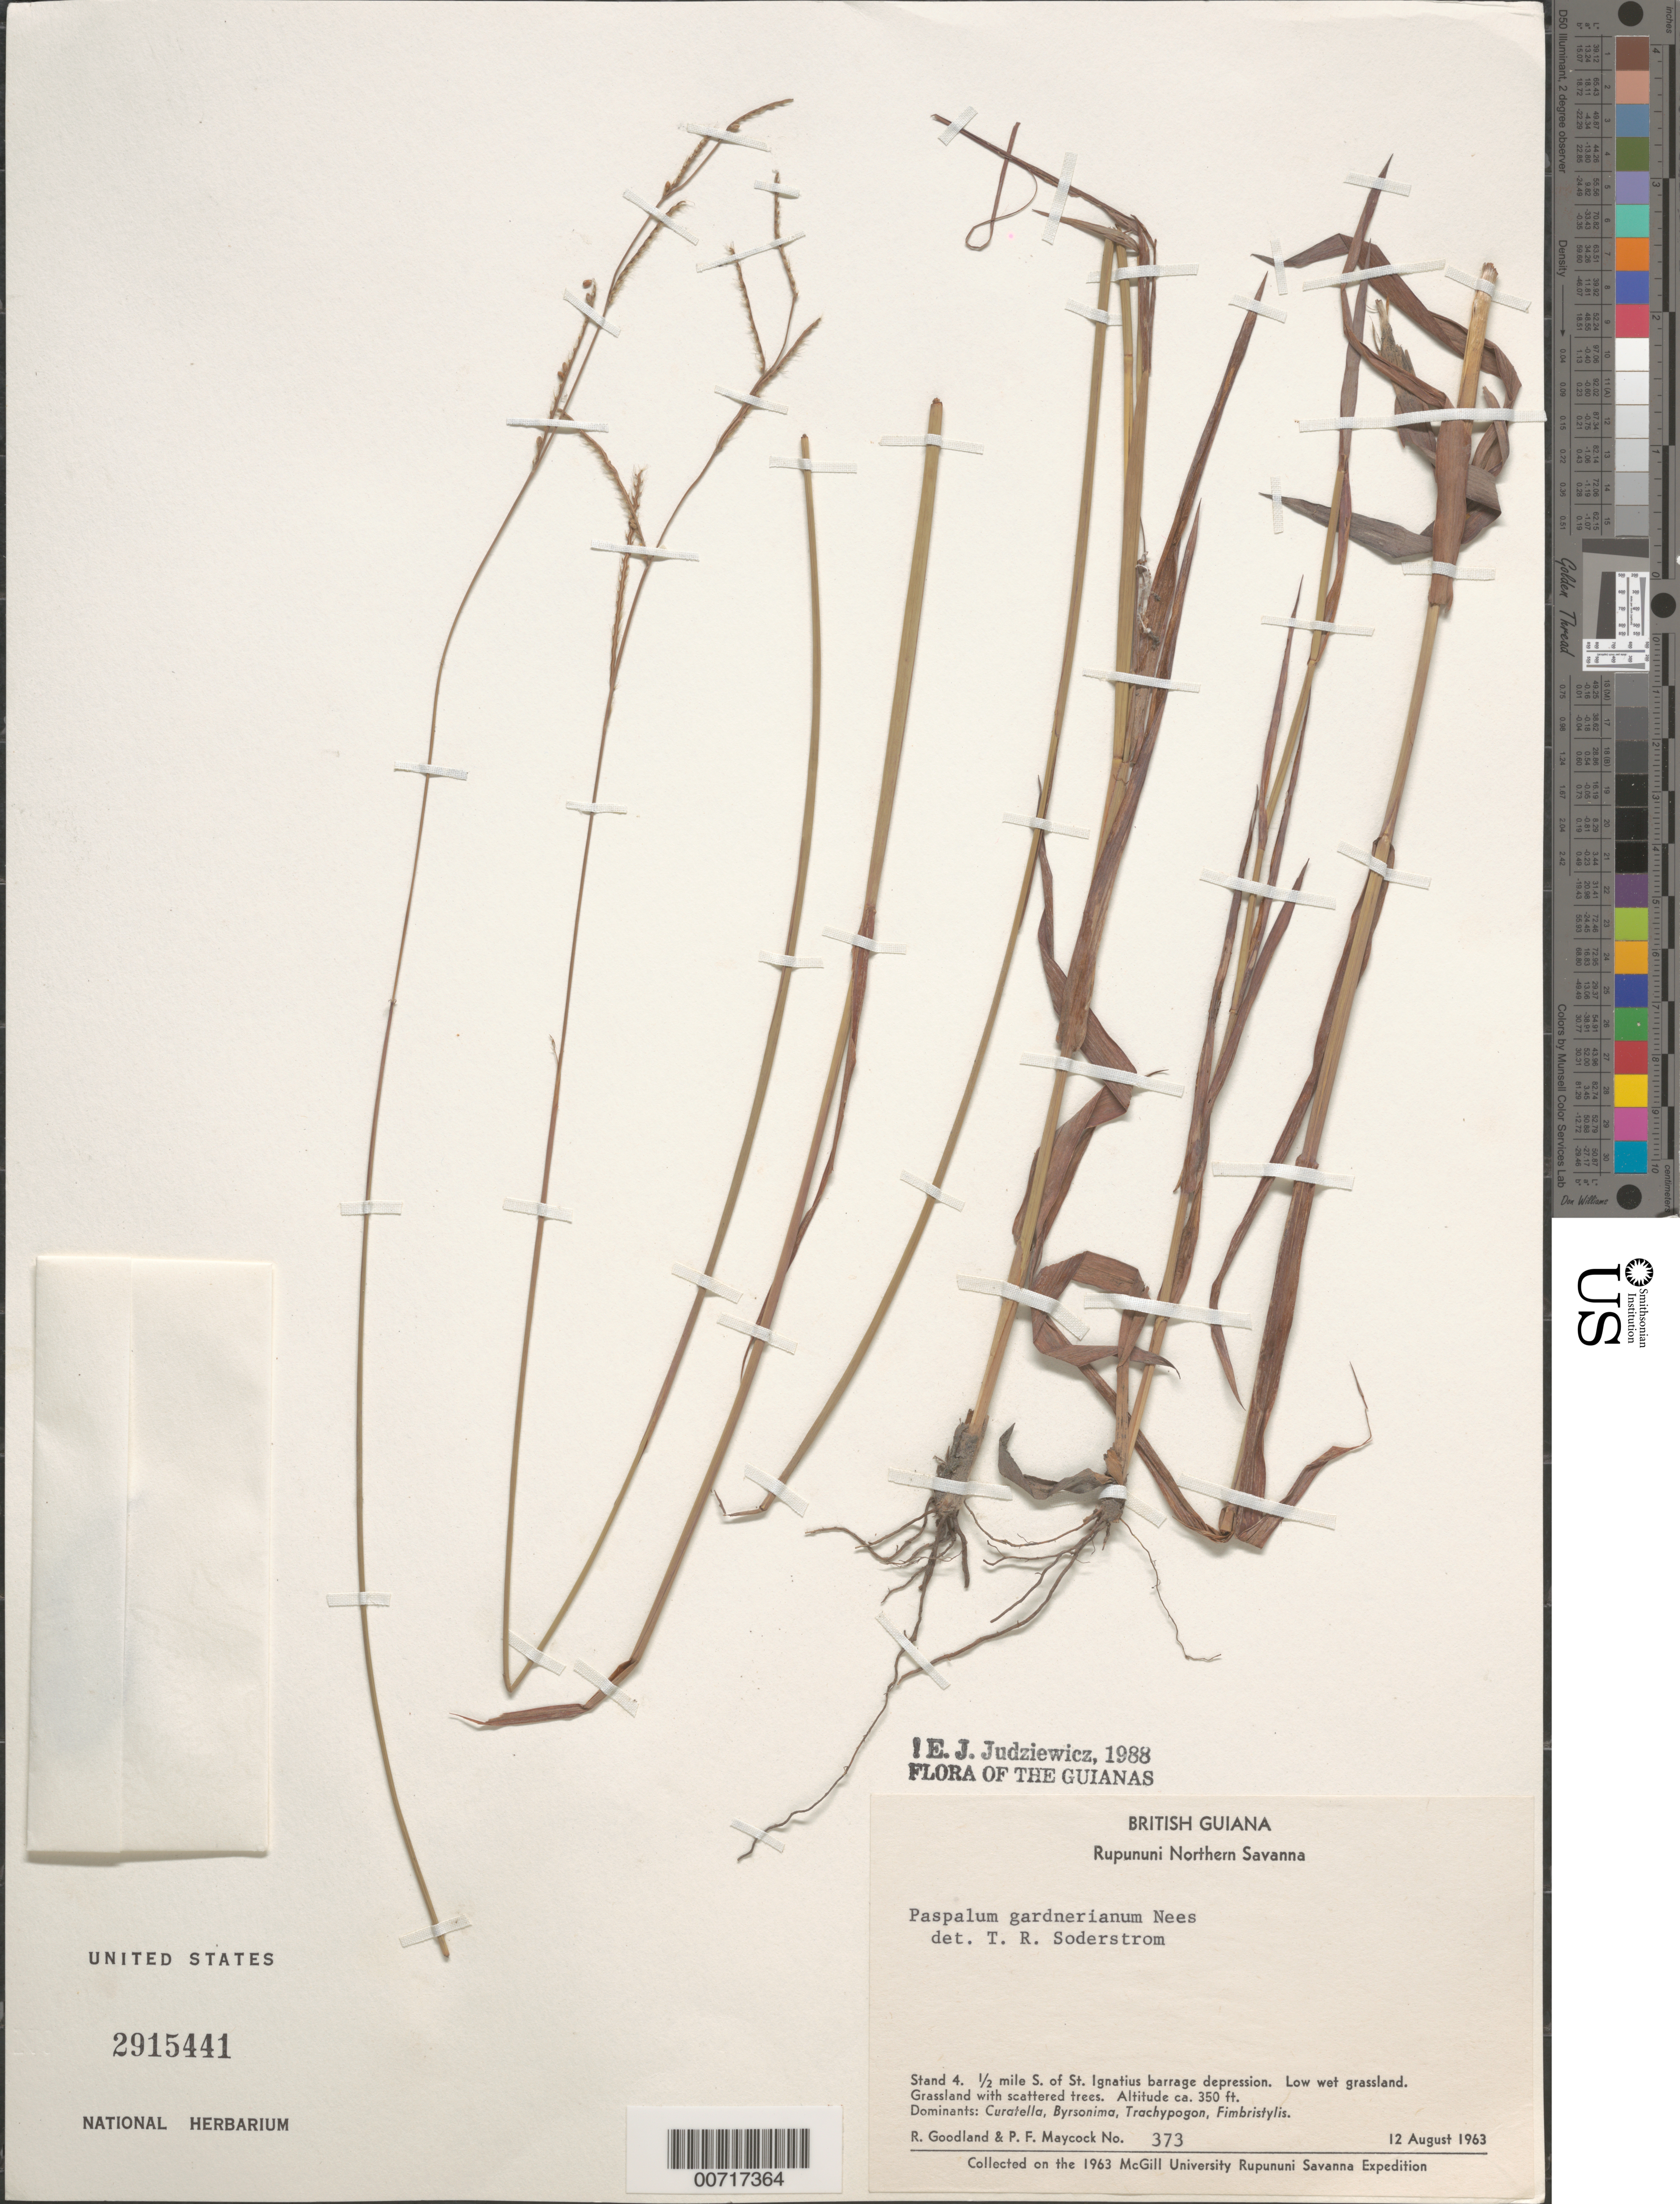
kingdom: Plantae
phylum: Tracheophyta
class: Liliopsida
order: Poales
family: Poaceae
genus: Paspalum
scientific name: Paspalum gardnerianum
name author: Nees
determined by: Soderstrom, T. R.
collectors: R. Goodland & P. Maycock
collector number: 373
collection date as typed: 12-Aug-63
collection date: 1963-08-12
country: Guyana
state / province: U. Takutu-U. Essequibo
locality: Rupununi Northern Savanna, St. Ignatius, 0.5 mi. S of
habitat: Barrage depression. Low, wet. Grassland with scattered trees. Dominants: Curatella, Byrsonima, Trachypogon, Fimbristylis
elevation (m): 107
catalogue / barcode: US 2915441